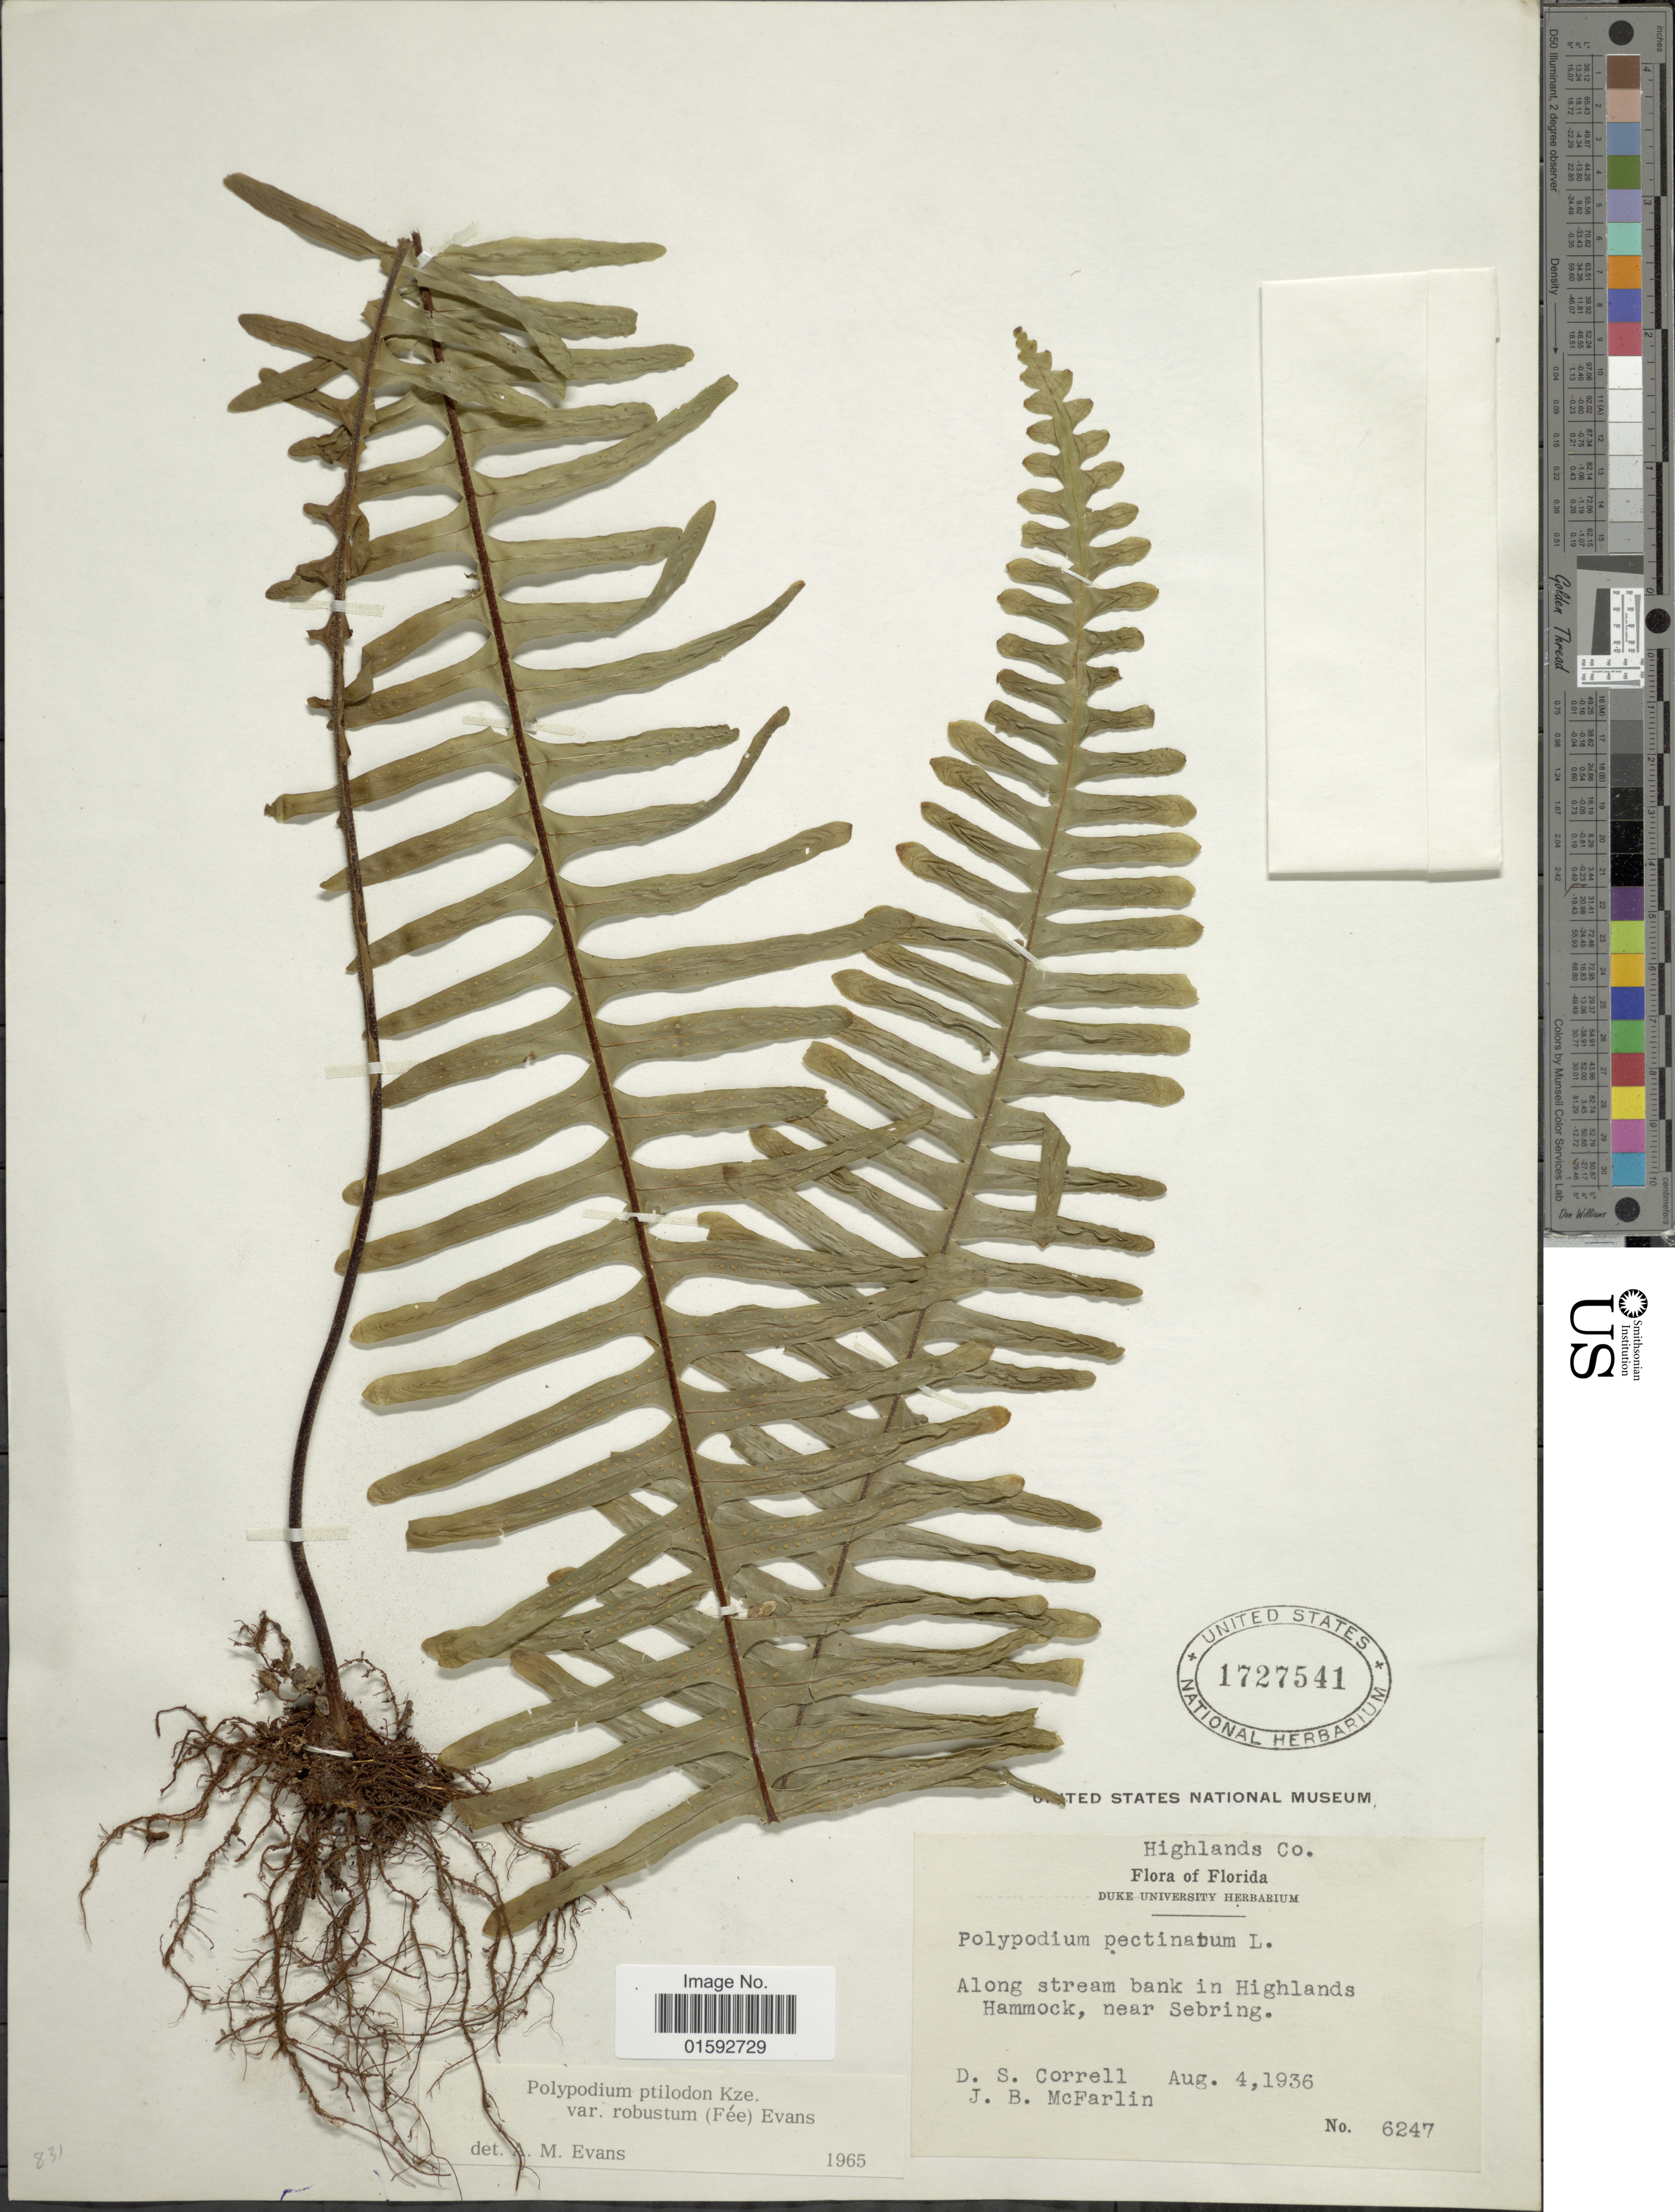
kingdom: Plantae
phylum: Tracheophyta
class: Polypodiopsida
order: Polypodiales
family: Polypodiaceae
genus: Pecluma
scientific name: Pecluma ptilodos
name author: (Kunze) Price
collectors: D. S. Correll & J. McFarlin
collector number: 6247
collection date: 1936-08-04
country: United States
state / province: Florida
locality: Highlands Co., Along stream bank in Highlands Hammock, near Sebring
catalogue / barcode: US 1727541